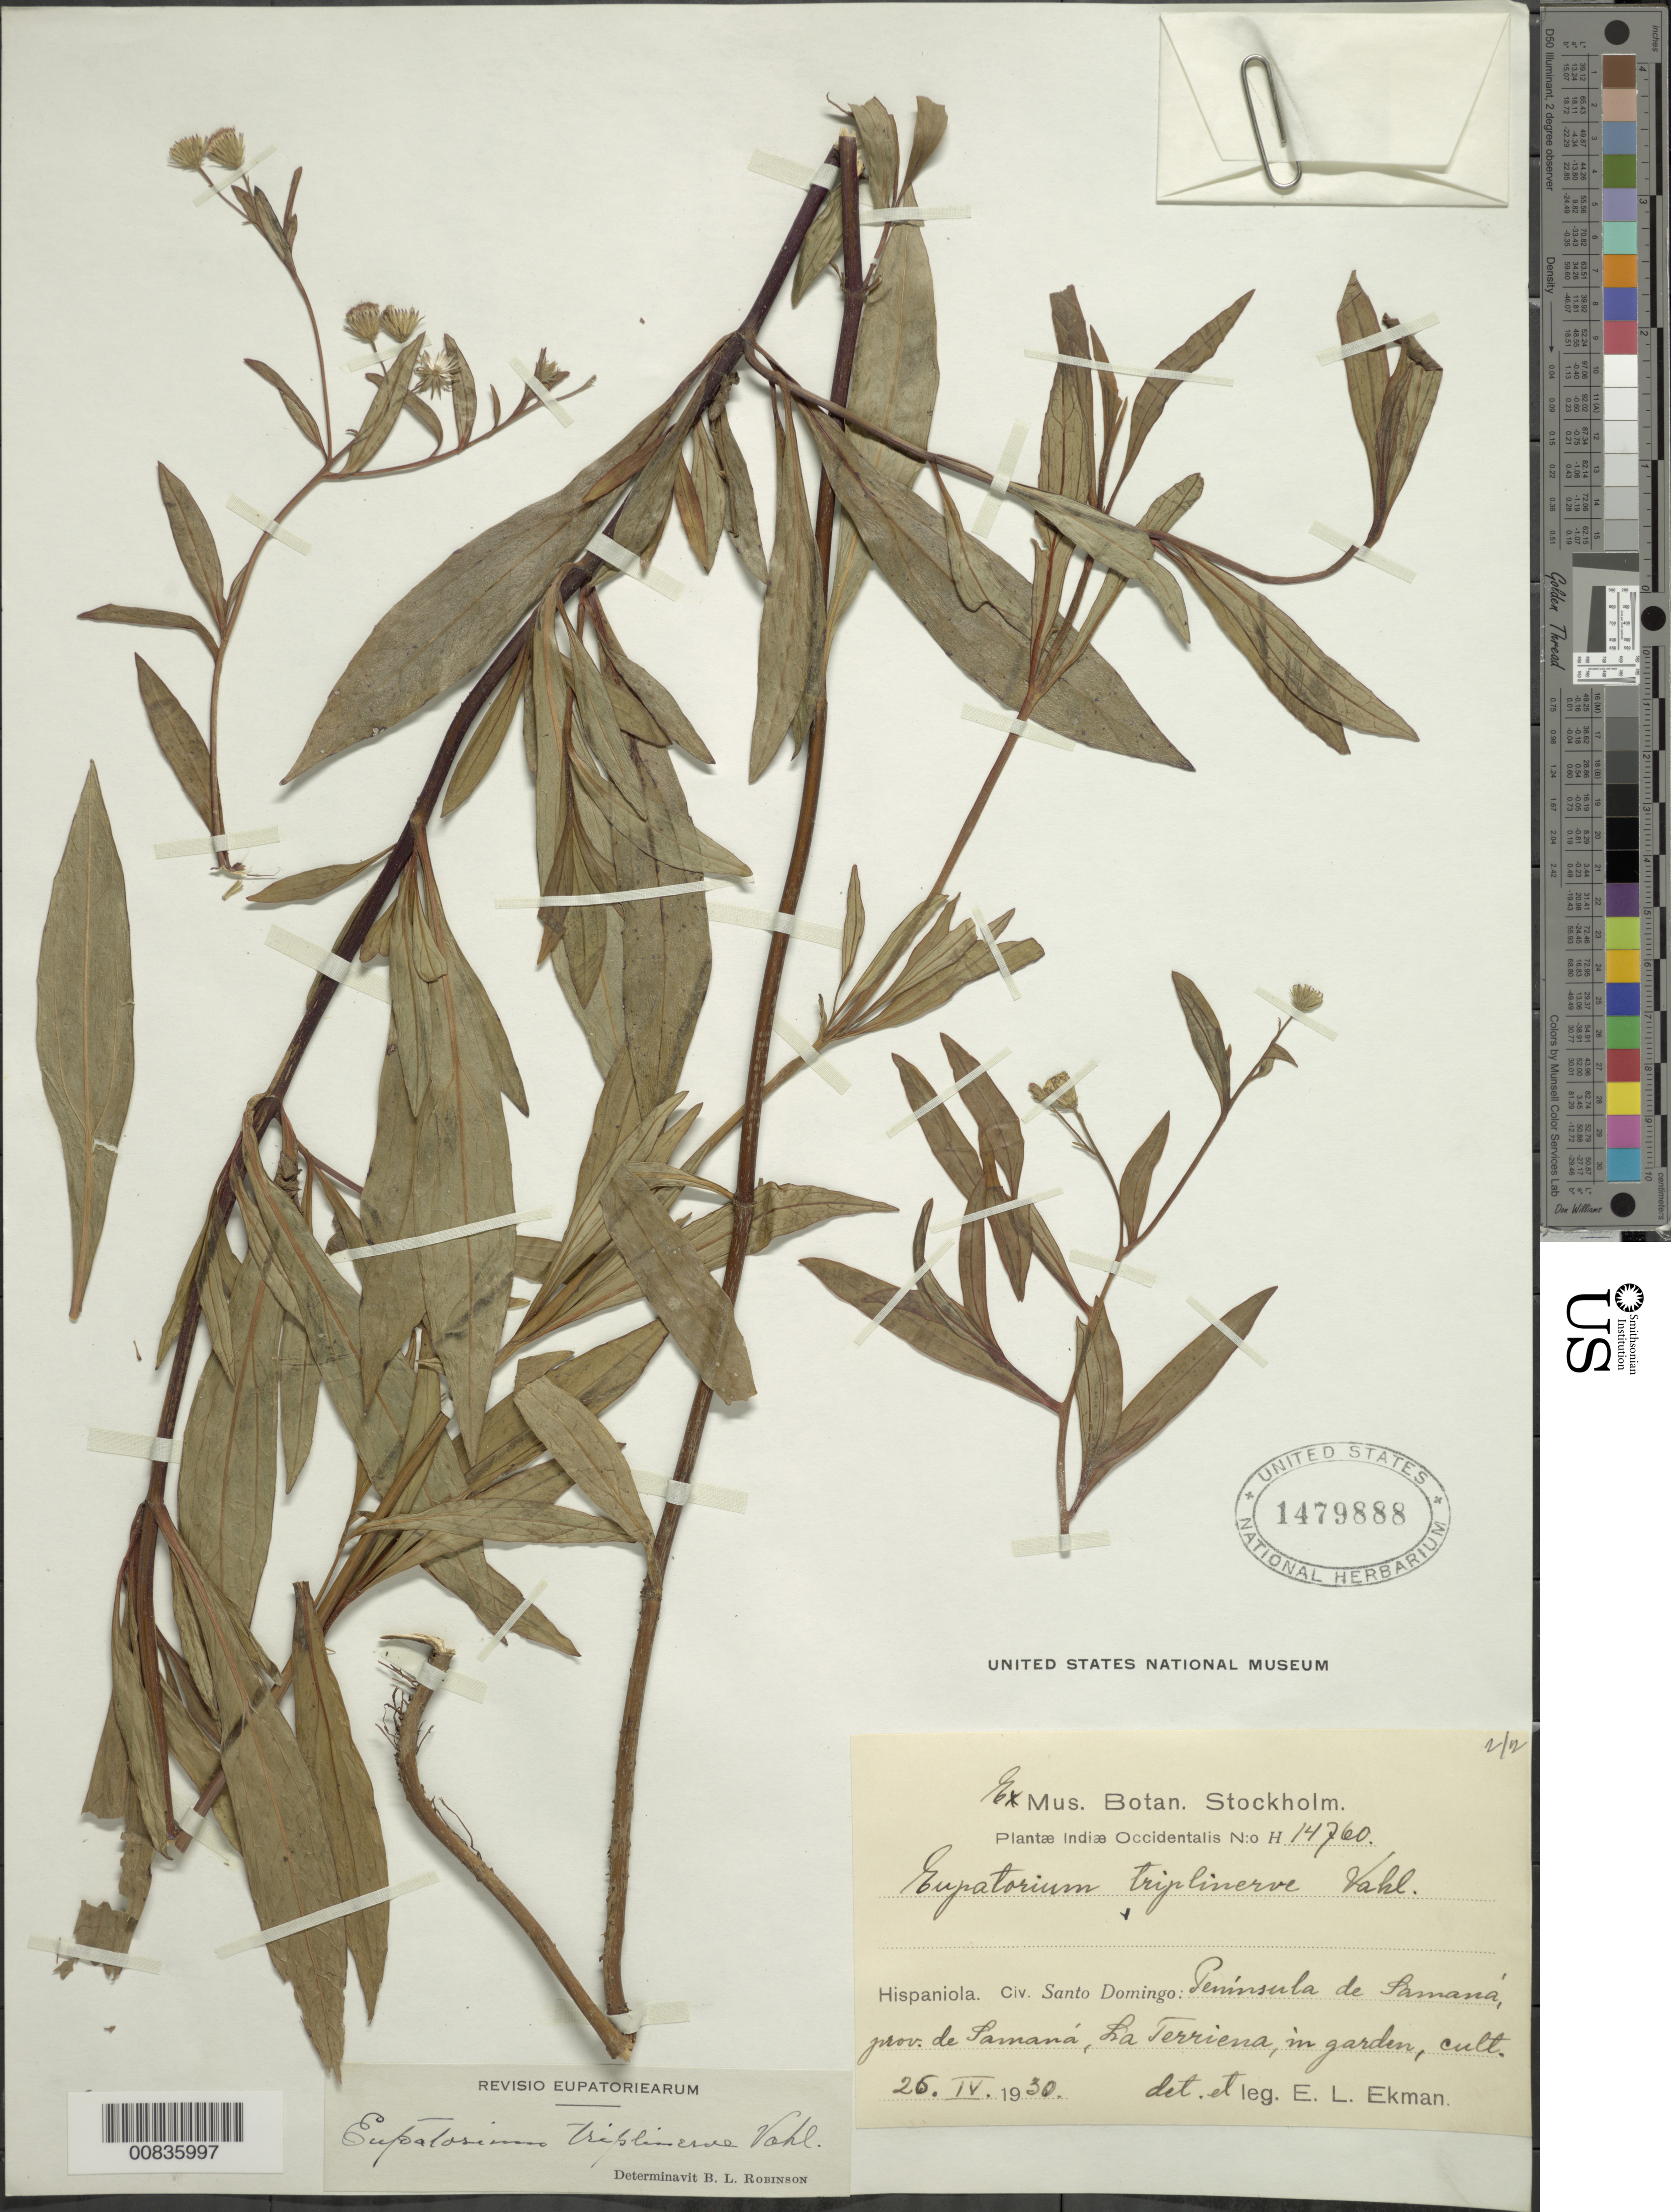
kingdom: Plantae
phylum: Tracheophyta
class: Magnoliopsida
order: Asterales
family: Asteraceae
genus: Ayapana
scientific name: Ayapana triplinervis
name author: (Vahl) R.M. King & H. Rob.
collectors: E. L. Ekman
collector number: H 14760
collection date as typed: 26 Apr 1930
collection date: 1930-04-26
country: Dominican Republic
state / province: Samana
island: Hispaniola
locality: Peninsula de Samaná, La Terriena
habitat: In gardens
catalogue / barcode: US 1479888